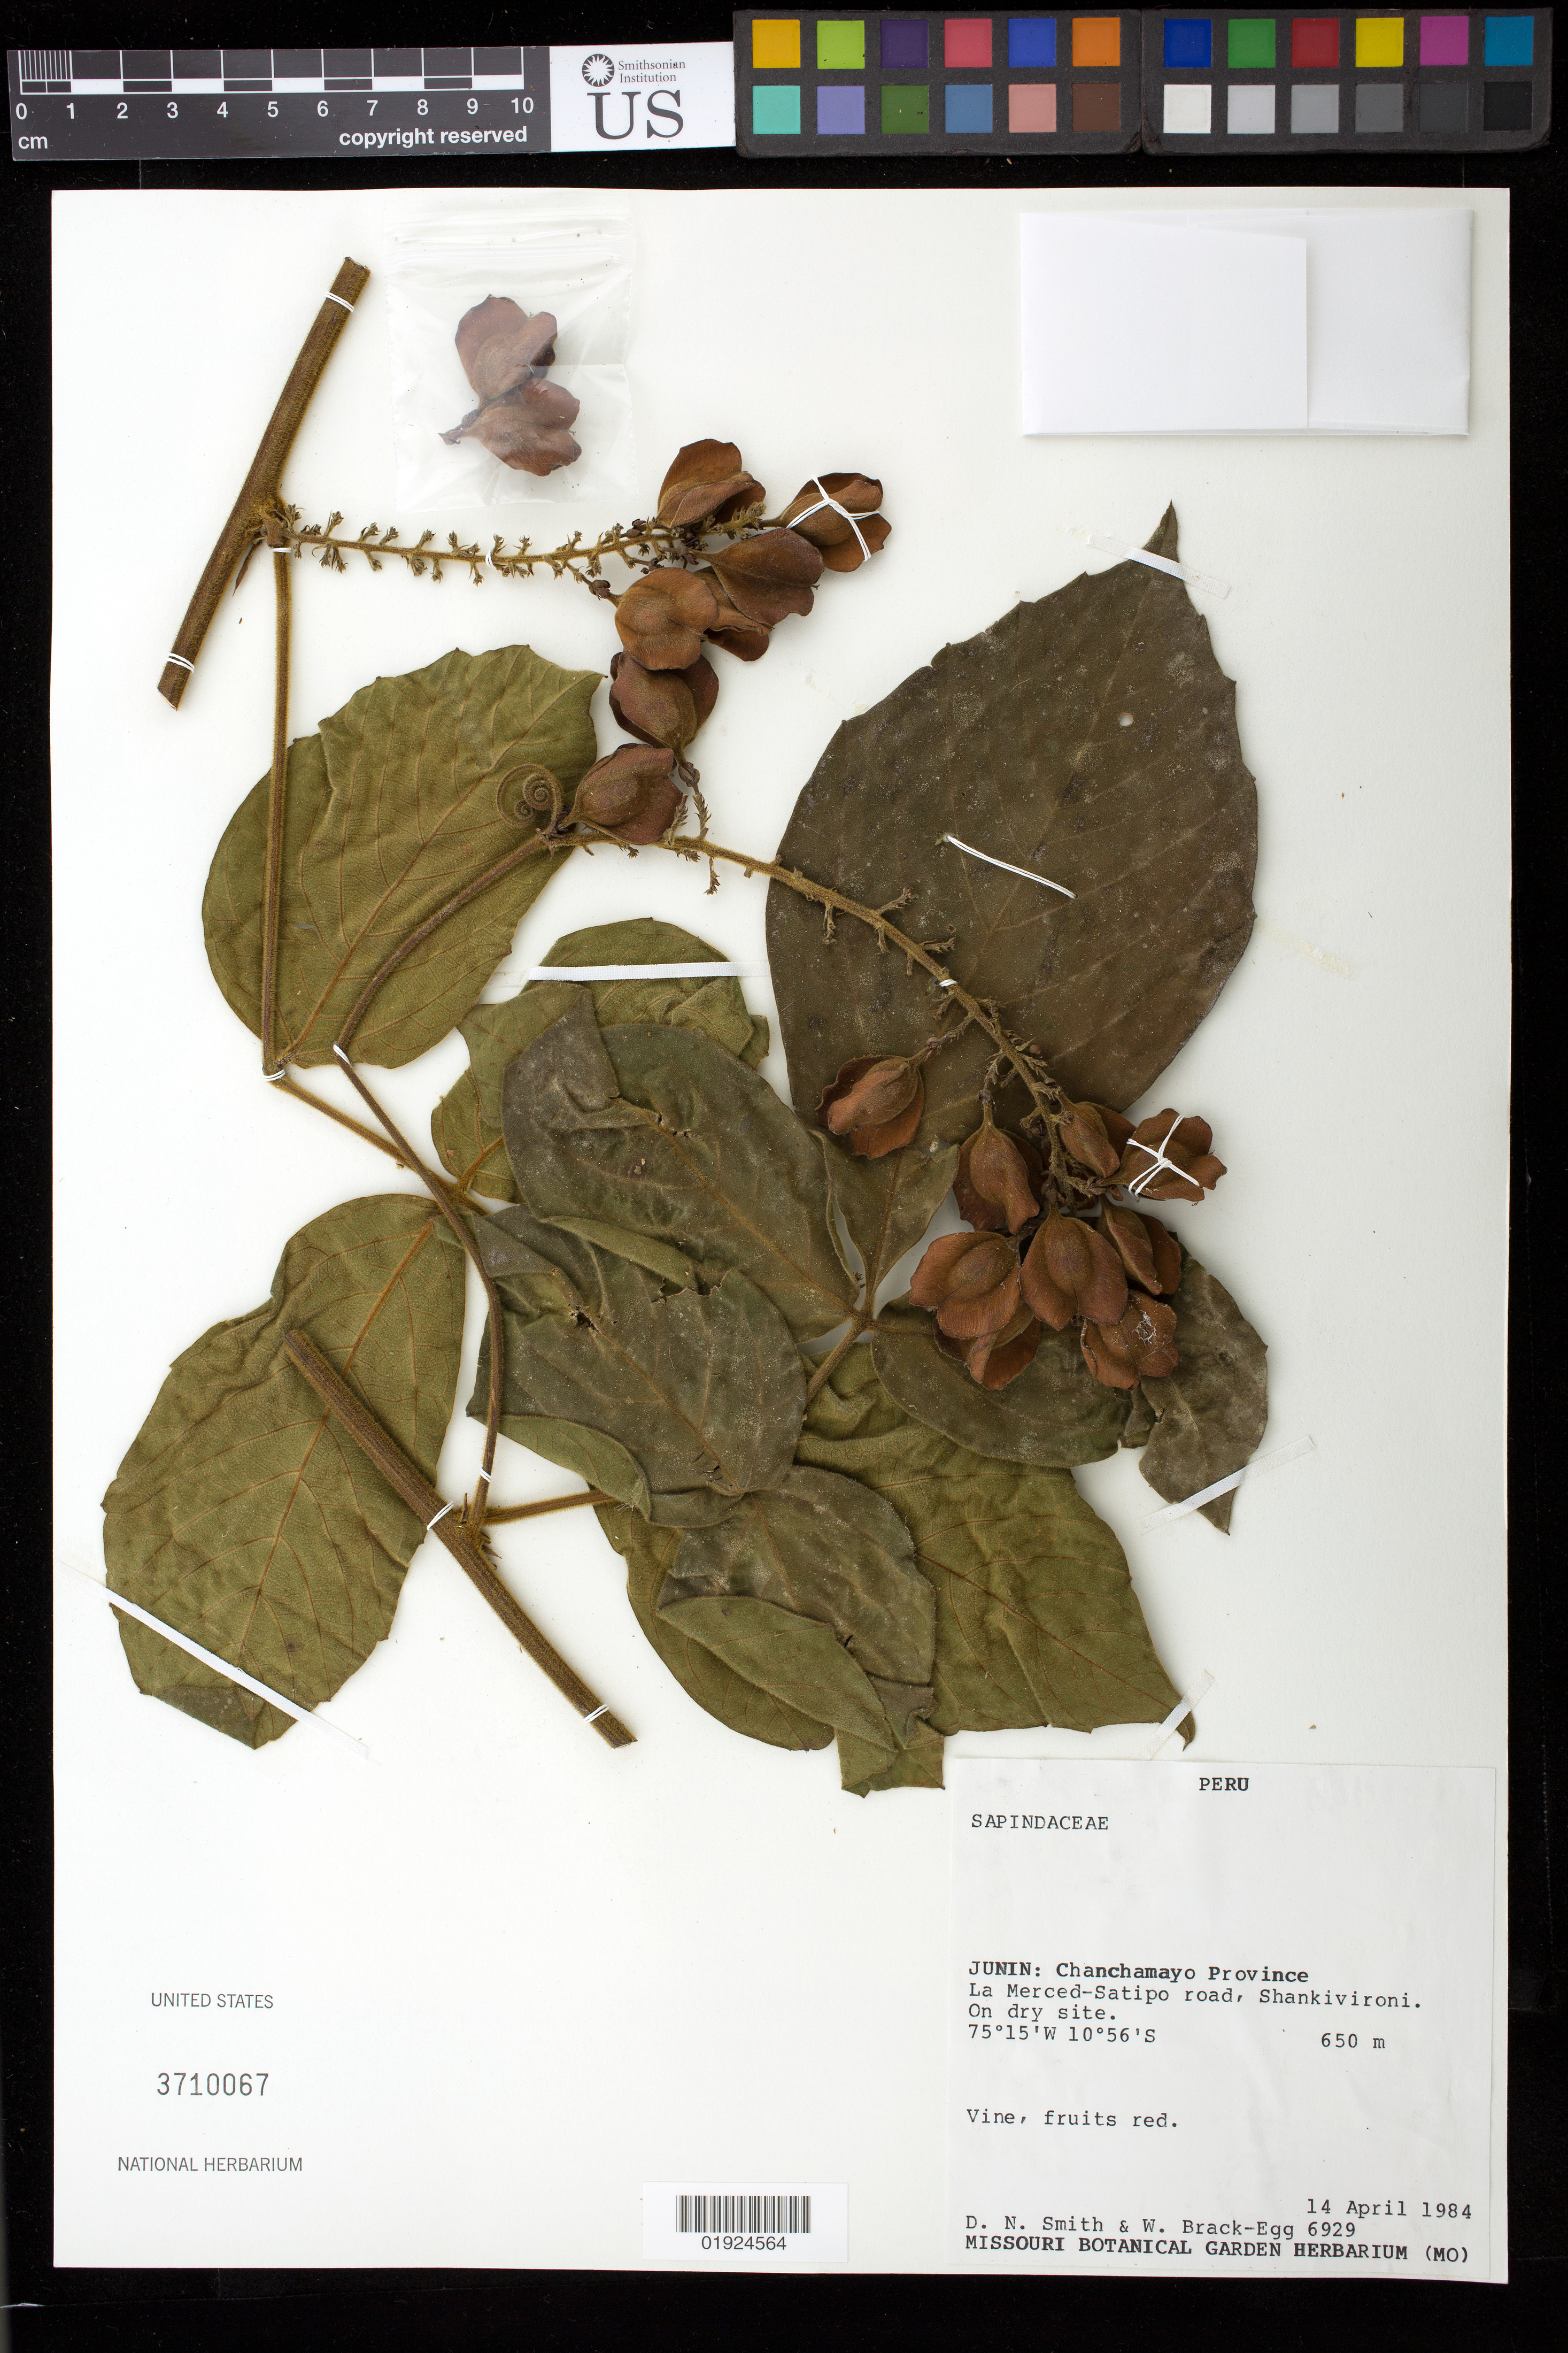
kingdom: Plantae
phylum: Tracheophyta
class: Magnoliopsida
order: Sapindales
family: Sapindaceae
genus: Paullinia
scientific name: Paullinia acutangula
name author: (Ruiz & Pav.) Pers.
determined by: Acevedo-Rodriguez, P., (US), Smithsonian Institution - National Museum of Natural History (UNITED STATES)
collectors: D. Smith & W. Brack-Egg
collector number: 6929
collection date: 1984-04-14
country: Peru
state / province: Junín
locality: Chanchamayo Province. La Merced-Satipo road, Shankivironi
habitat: On dry site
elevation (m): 650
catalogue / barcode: US 3710067